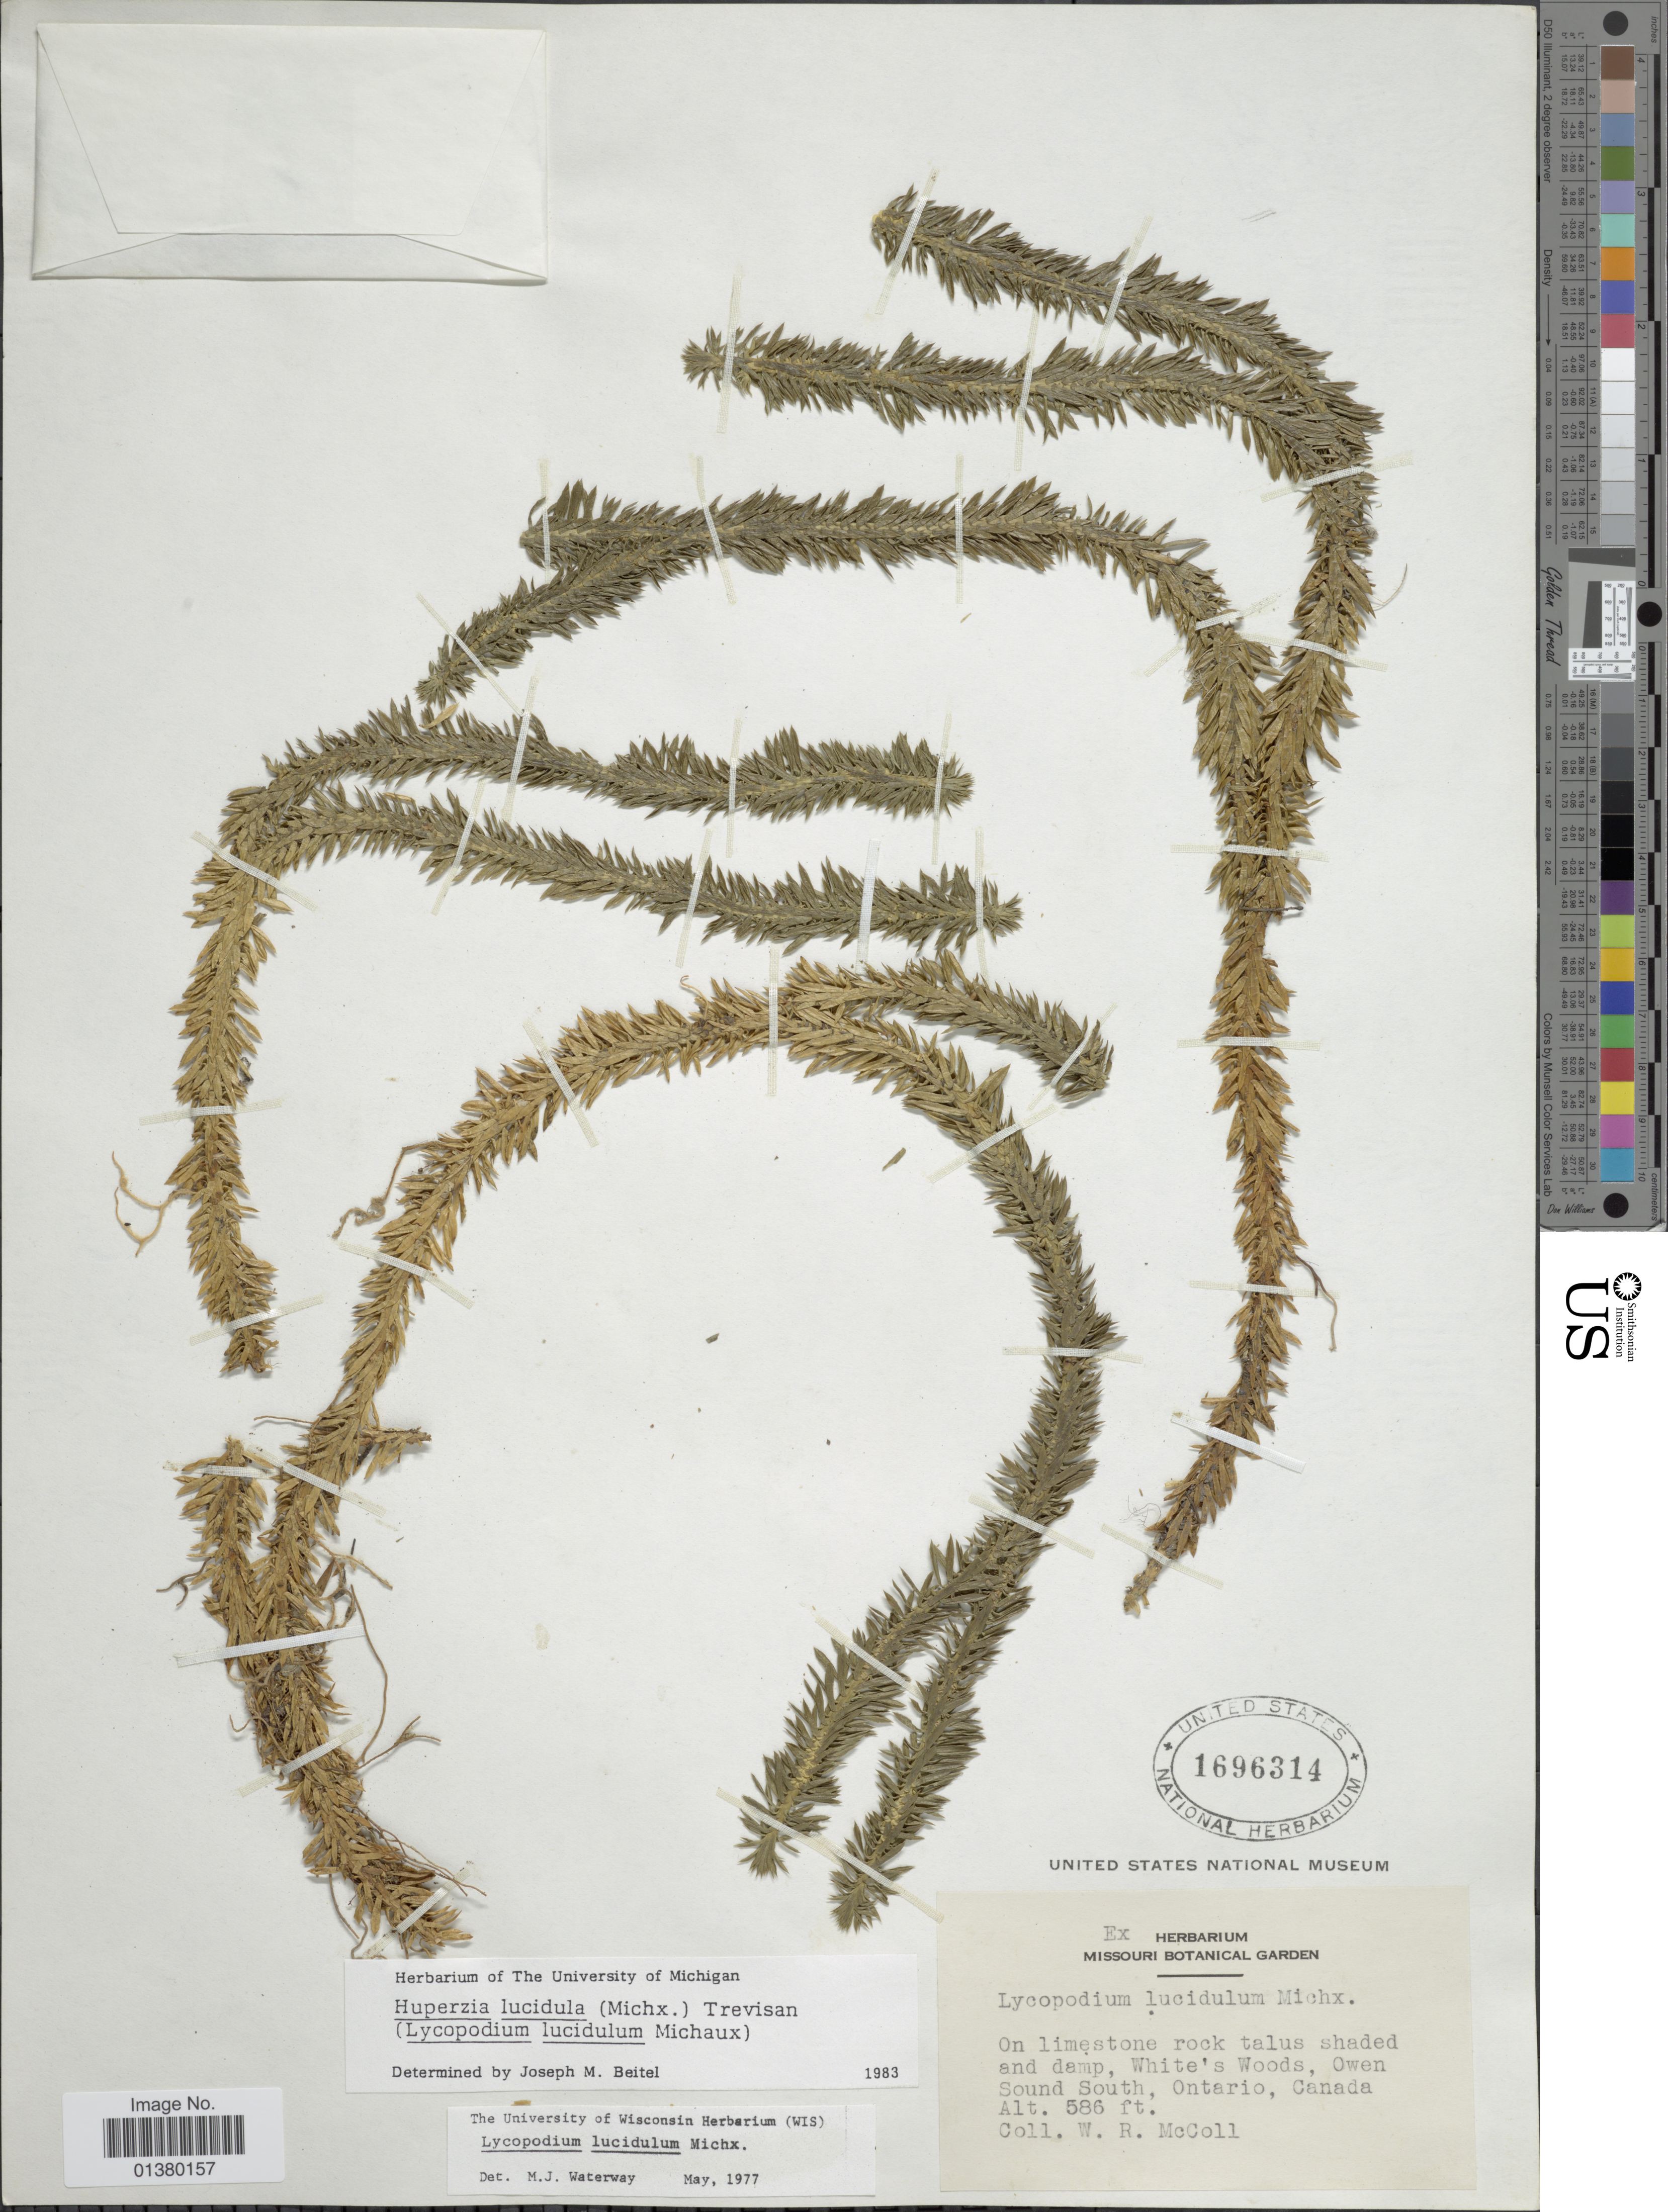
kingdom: Plantae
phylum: Tracheophyta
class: Lycopodiopsida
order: Lycopodiales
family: Lycopodiaceae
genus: Huperzia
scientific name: Huperzia lucidula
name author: (Michx.) Trevis.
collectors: W. McColl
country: Canada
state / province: Ontario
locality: On limestone rock talus shaded and damp, White's Woods, owen Sound South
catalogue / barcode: US 1696314